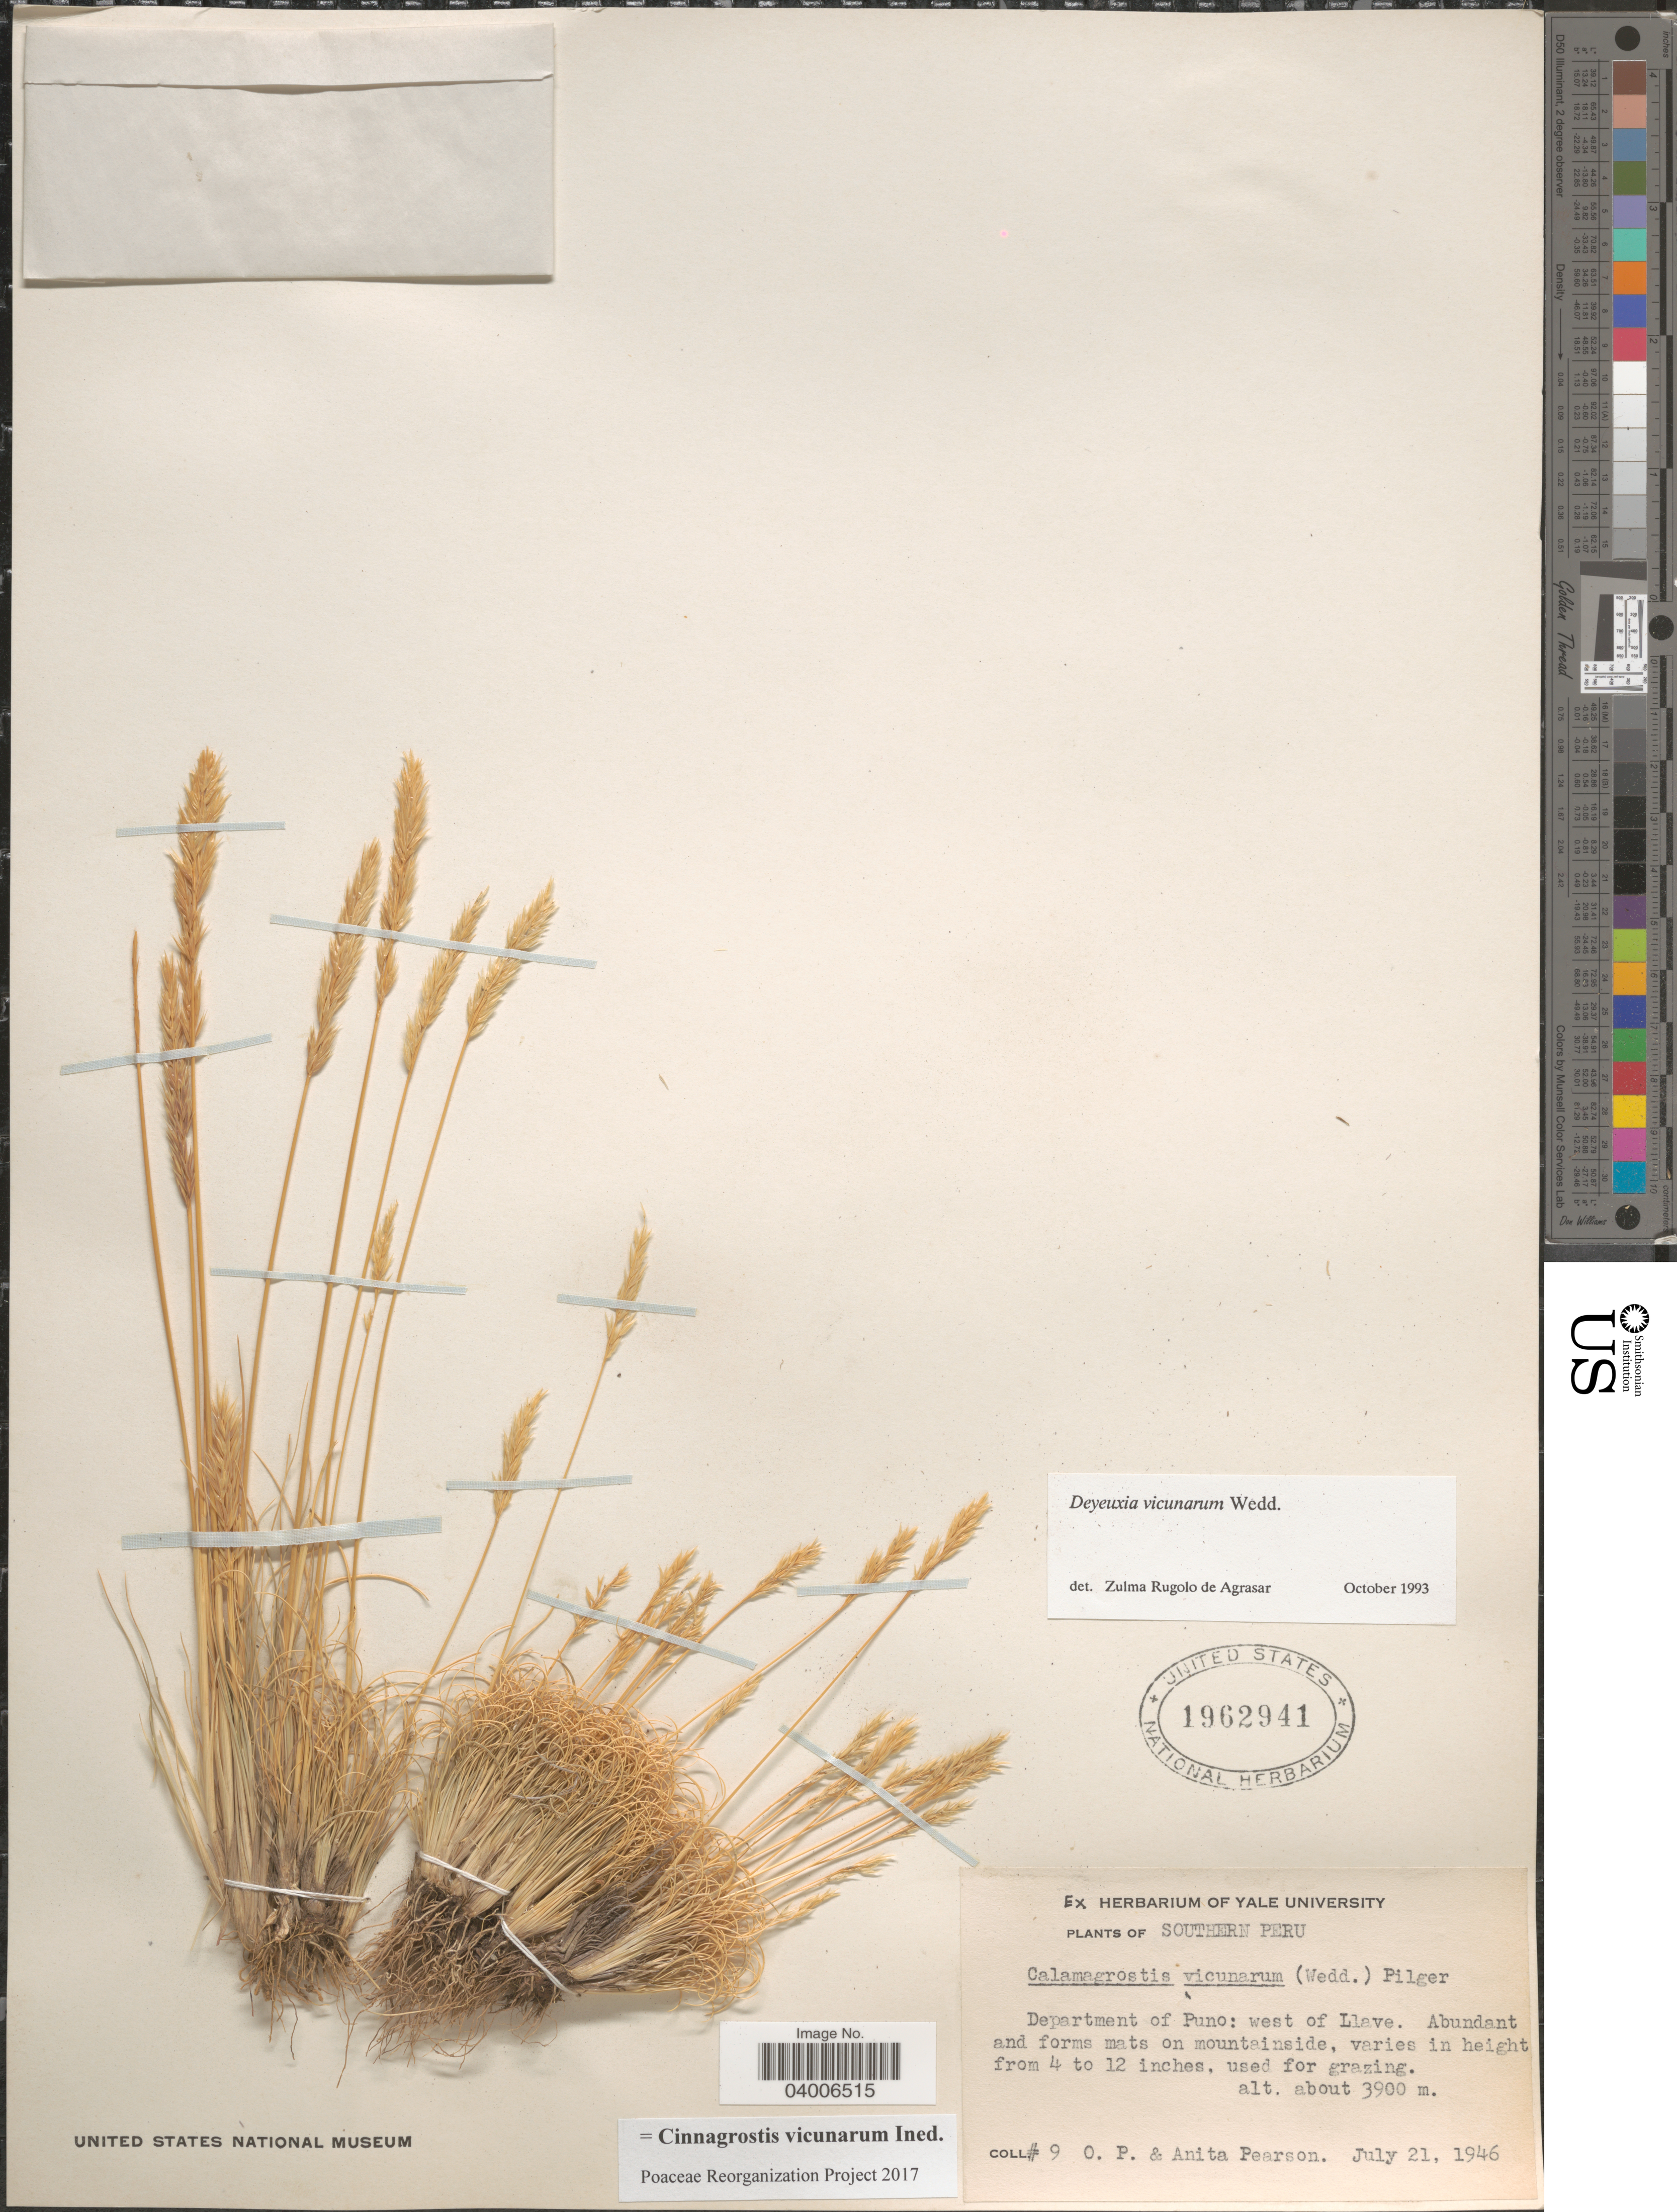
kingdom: Plantae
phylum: Tracheophyta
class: Liliopsida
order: Poales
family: Poaceae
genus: Cinnagrostis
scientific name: Cinnagrostis vicunarum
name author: (Wedd.) P.M. Peterson et al.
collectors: O. P. Pearson & A. Pearson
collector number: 9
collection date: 1946-07-21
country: Peru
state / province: Puno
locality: Southern Peru. Department of Puno: west of Llave. And forms mats on mountainside.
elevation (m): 3900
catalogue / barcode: US 1962941